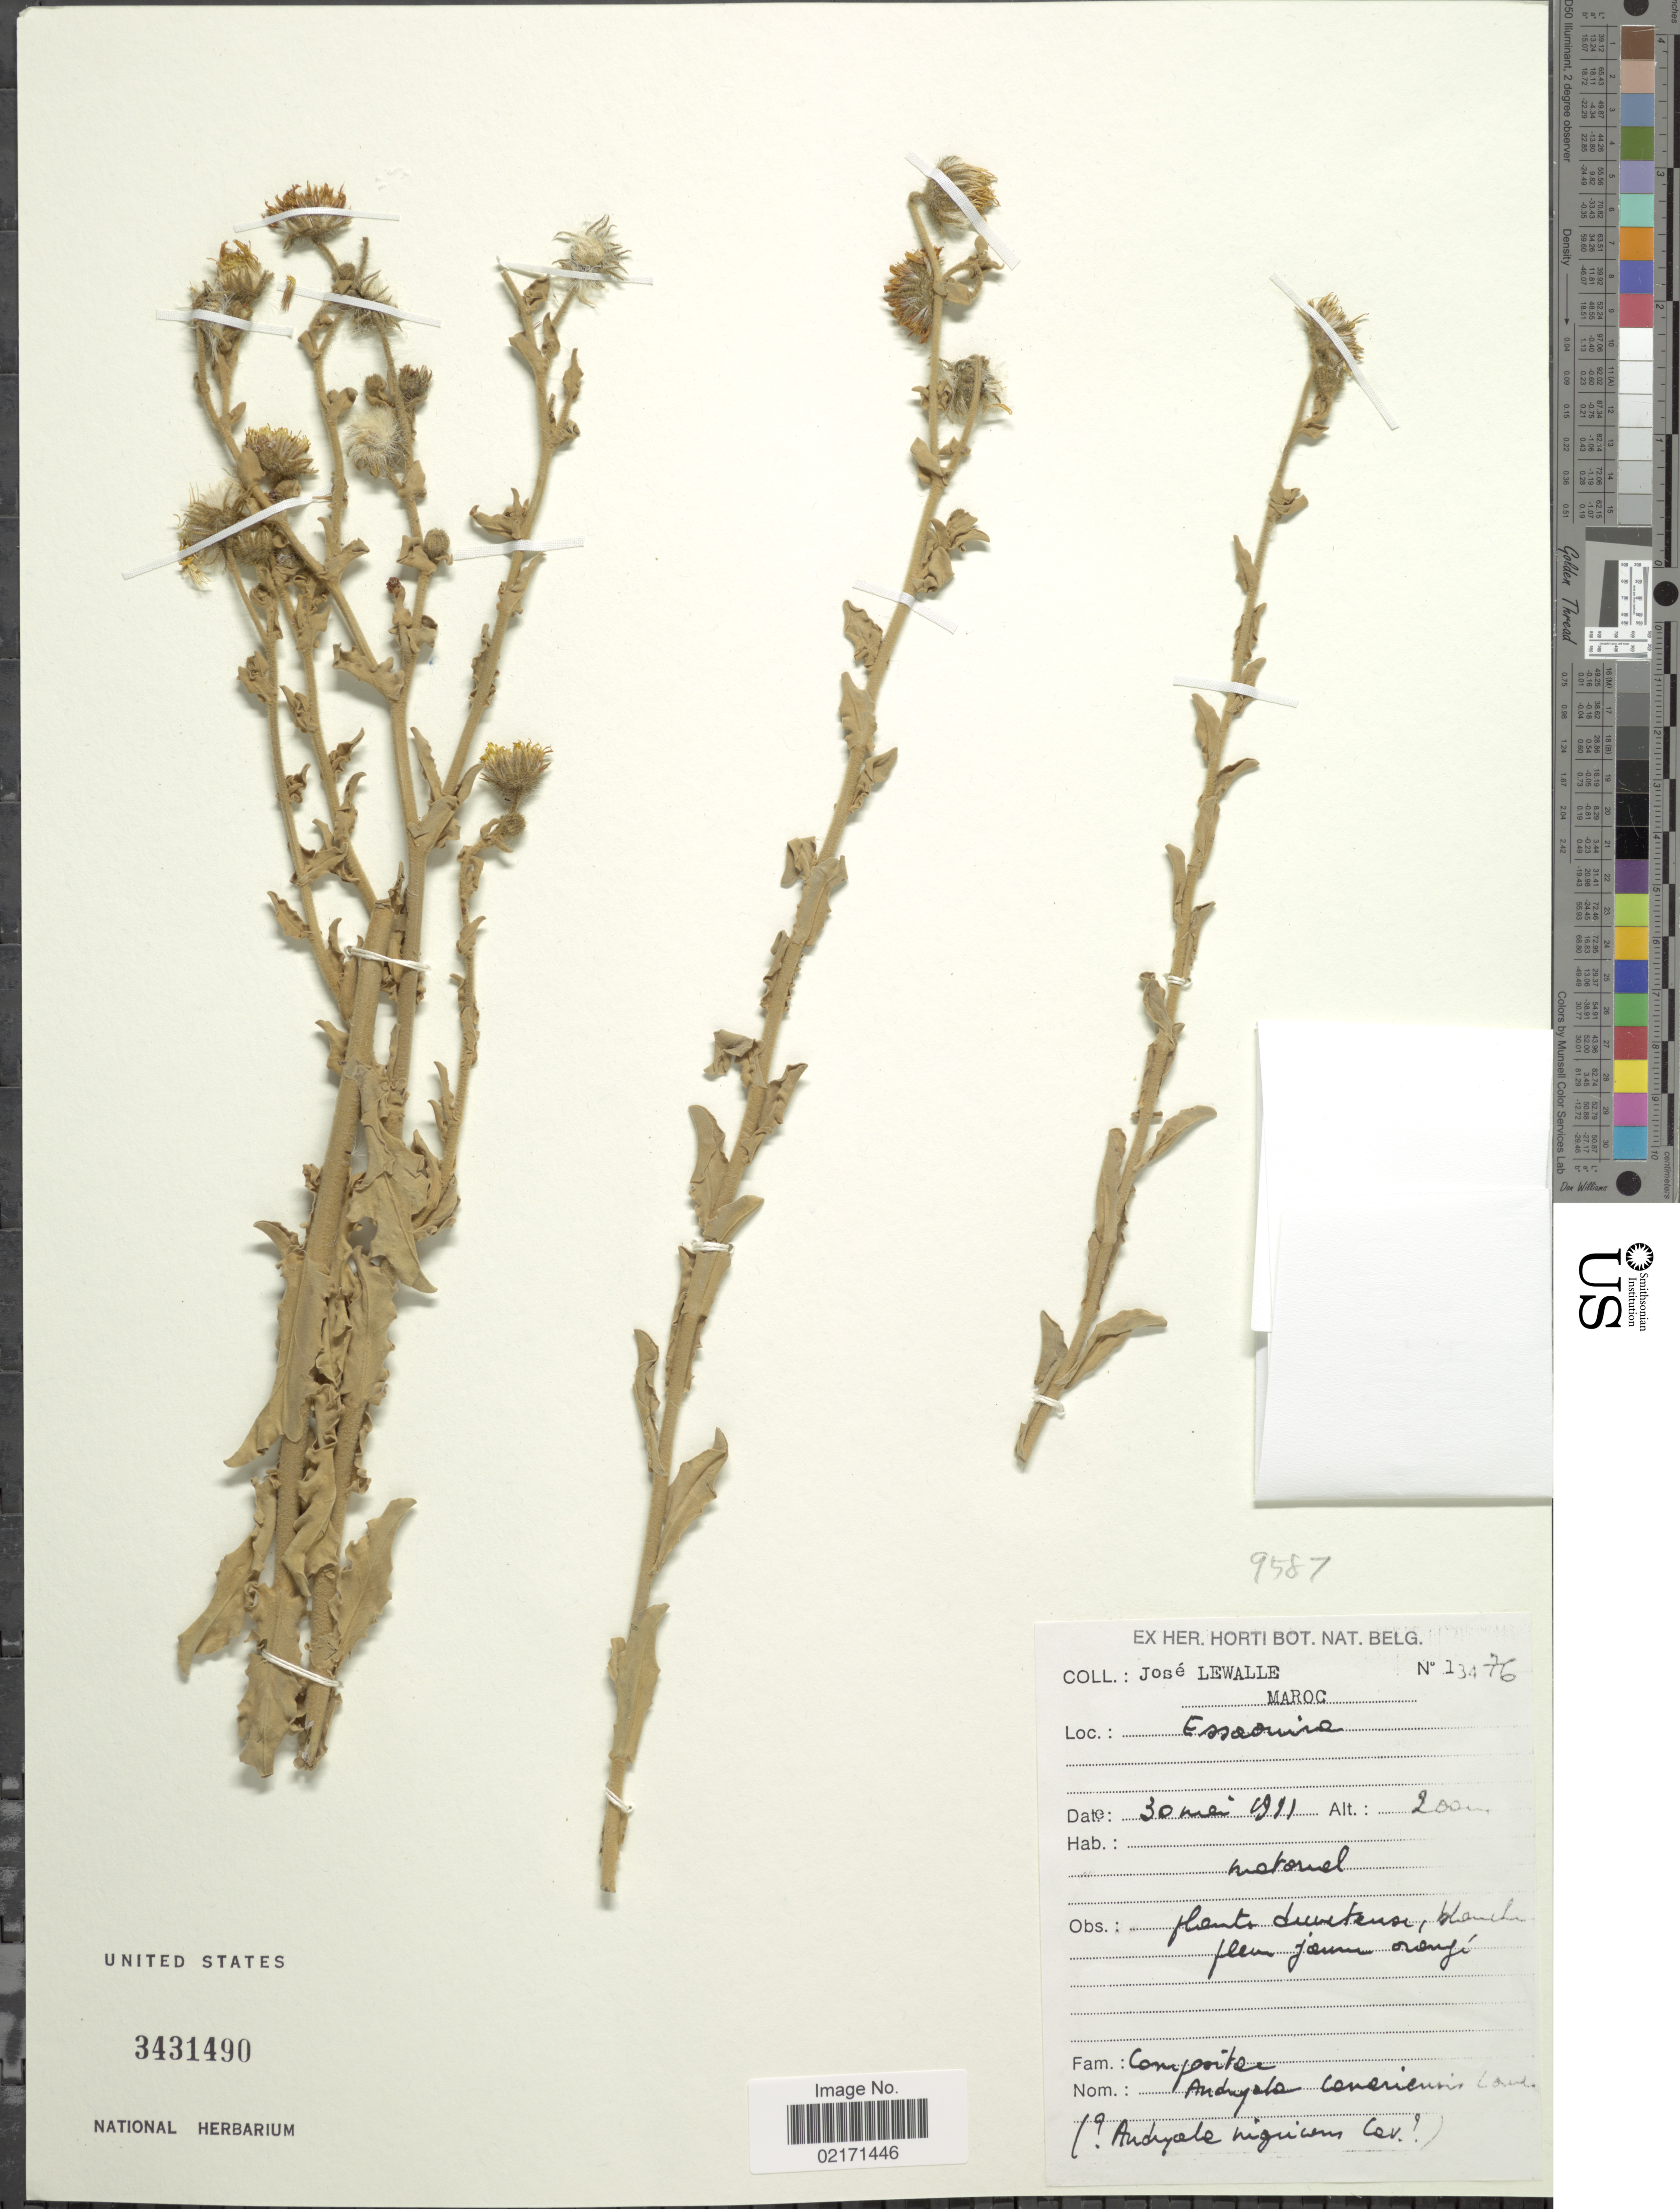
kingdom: Plantae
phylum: Tracheophyta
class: Magnoliopsida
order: Asterales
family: Asteraceae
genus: Andryala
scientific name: Andryala nigricans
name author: Poir.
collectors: J. Lewalle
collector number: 13476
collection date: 1991-05-30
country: Morocco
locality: Maroc, Essaouira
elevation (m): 200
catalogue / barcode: US 3431490